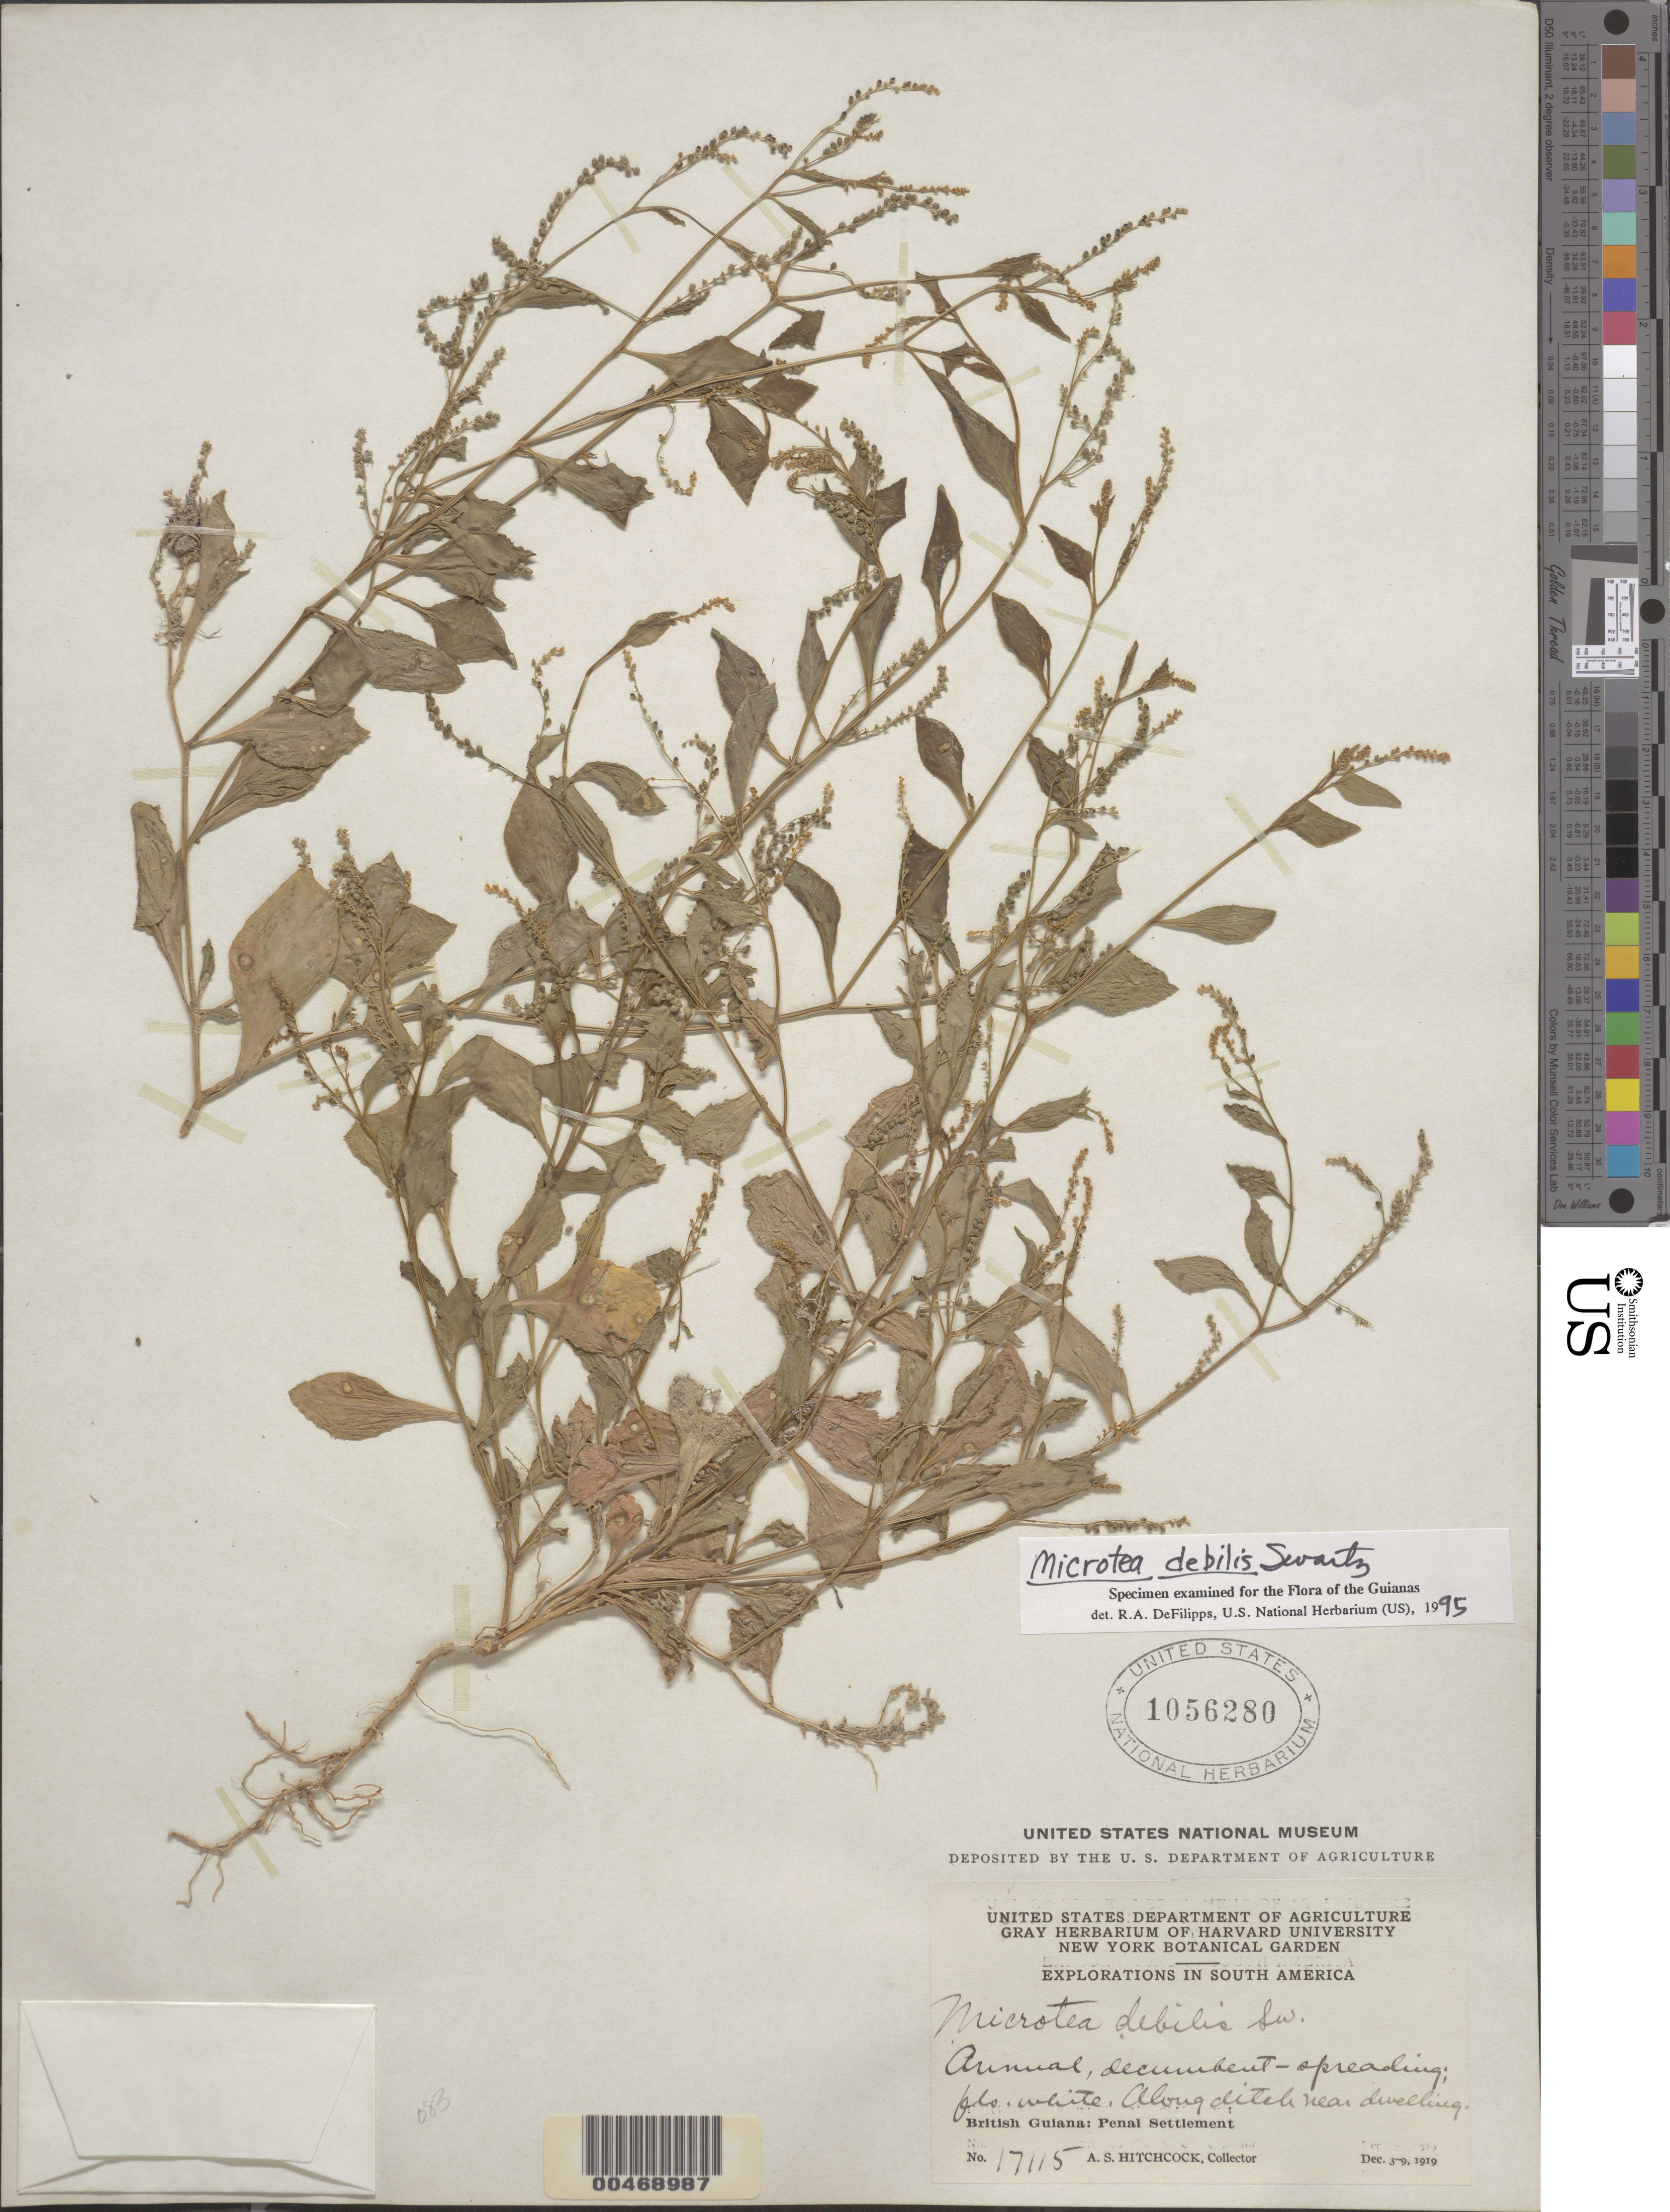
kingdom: Plantae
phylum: Tracheophyta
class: Magnoliopsida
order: Caryophyllales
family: Microteaceae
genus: Microtea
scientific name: Microtea debilis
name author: Sw.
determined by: DeFilipps, R. A.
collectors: A. S. Hitchcock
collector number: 17115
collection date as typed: Dec. 3-9, 1919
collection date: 1919-12-03/1919-12-09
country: Guyana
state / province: Cuyuni-Mazaruni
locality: Penal Settlement, on W side of Essequibo River, near mouth of Mazaruni River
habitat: Along ditch near dwelling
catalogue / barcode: US 1056280